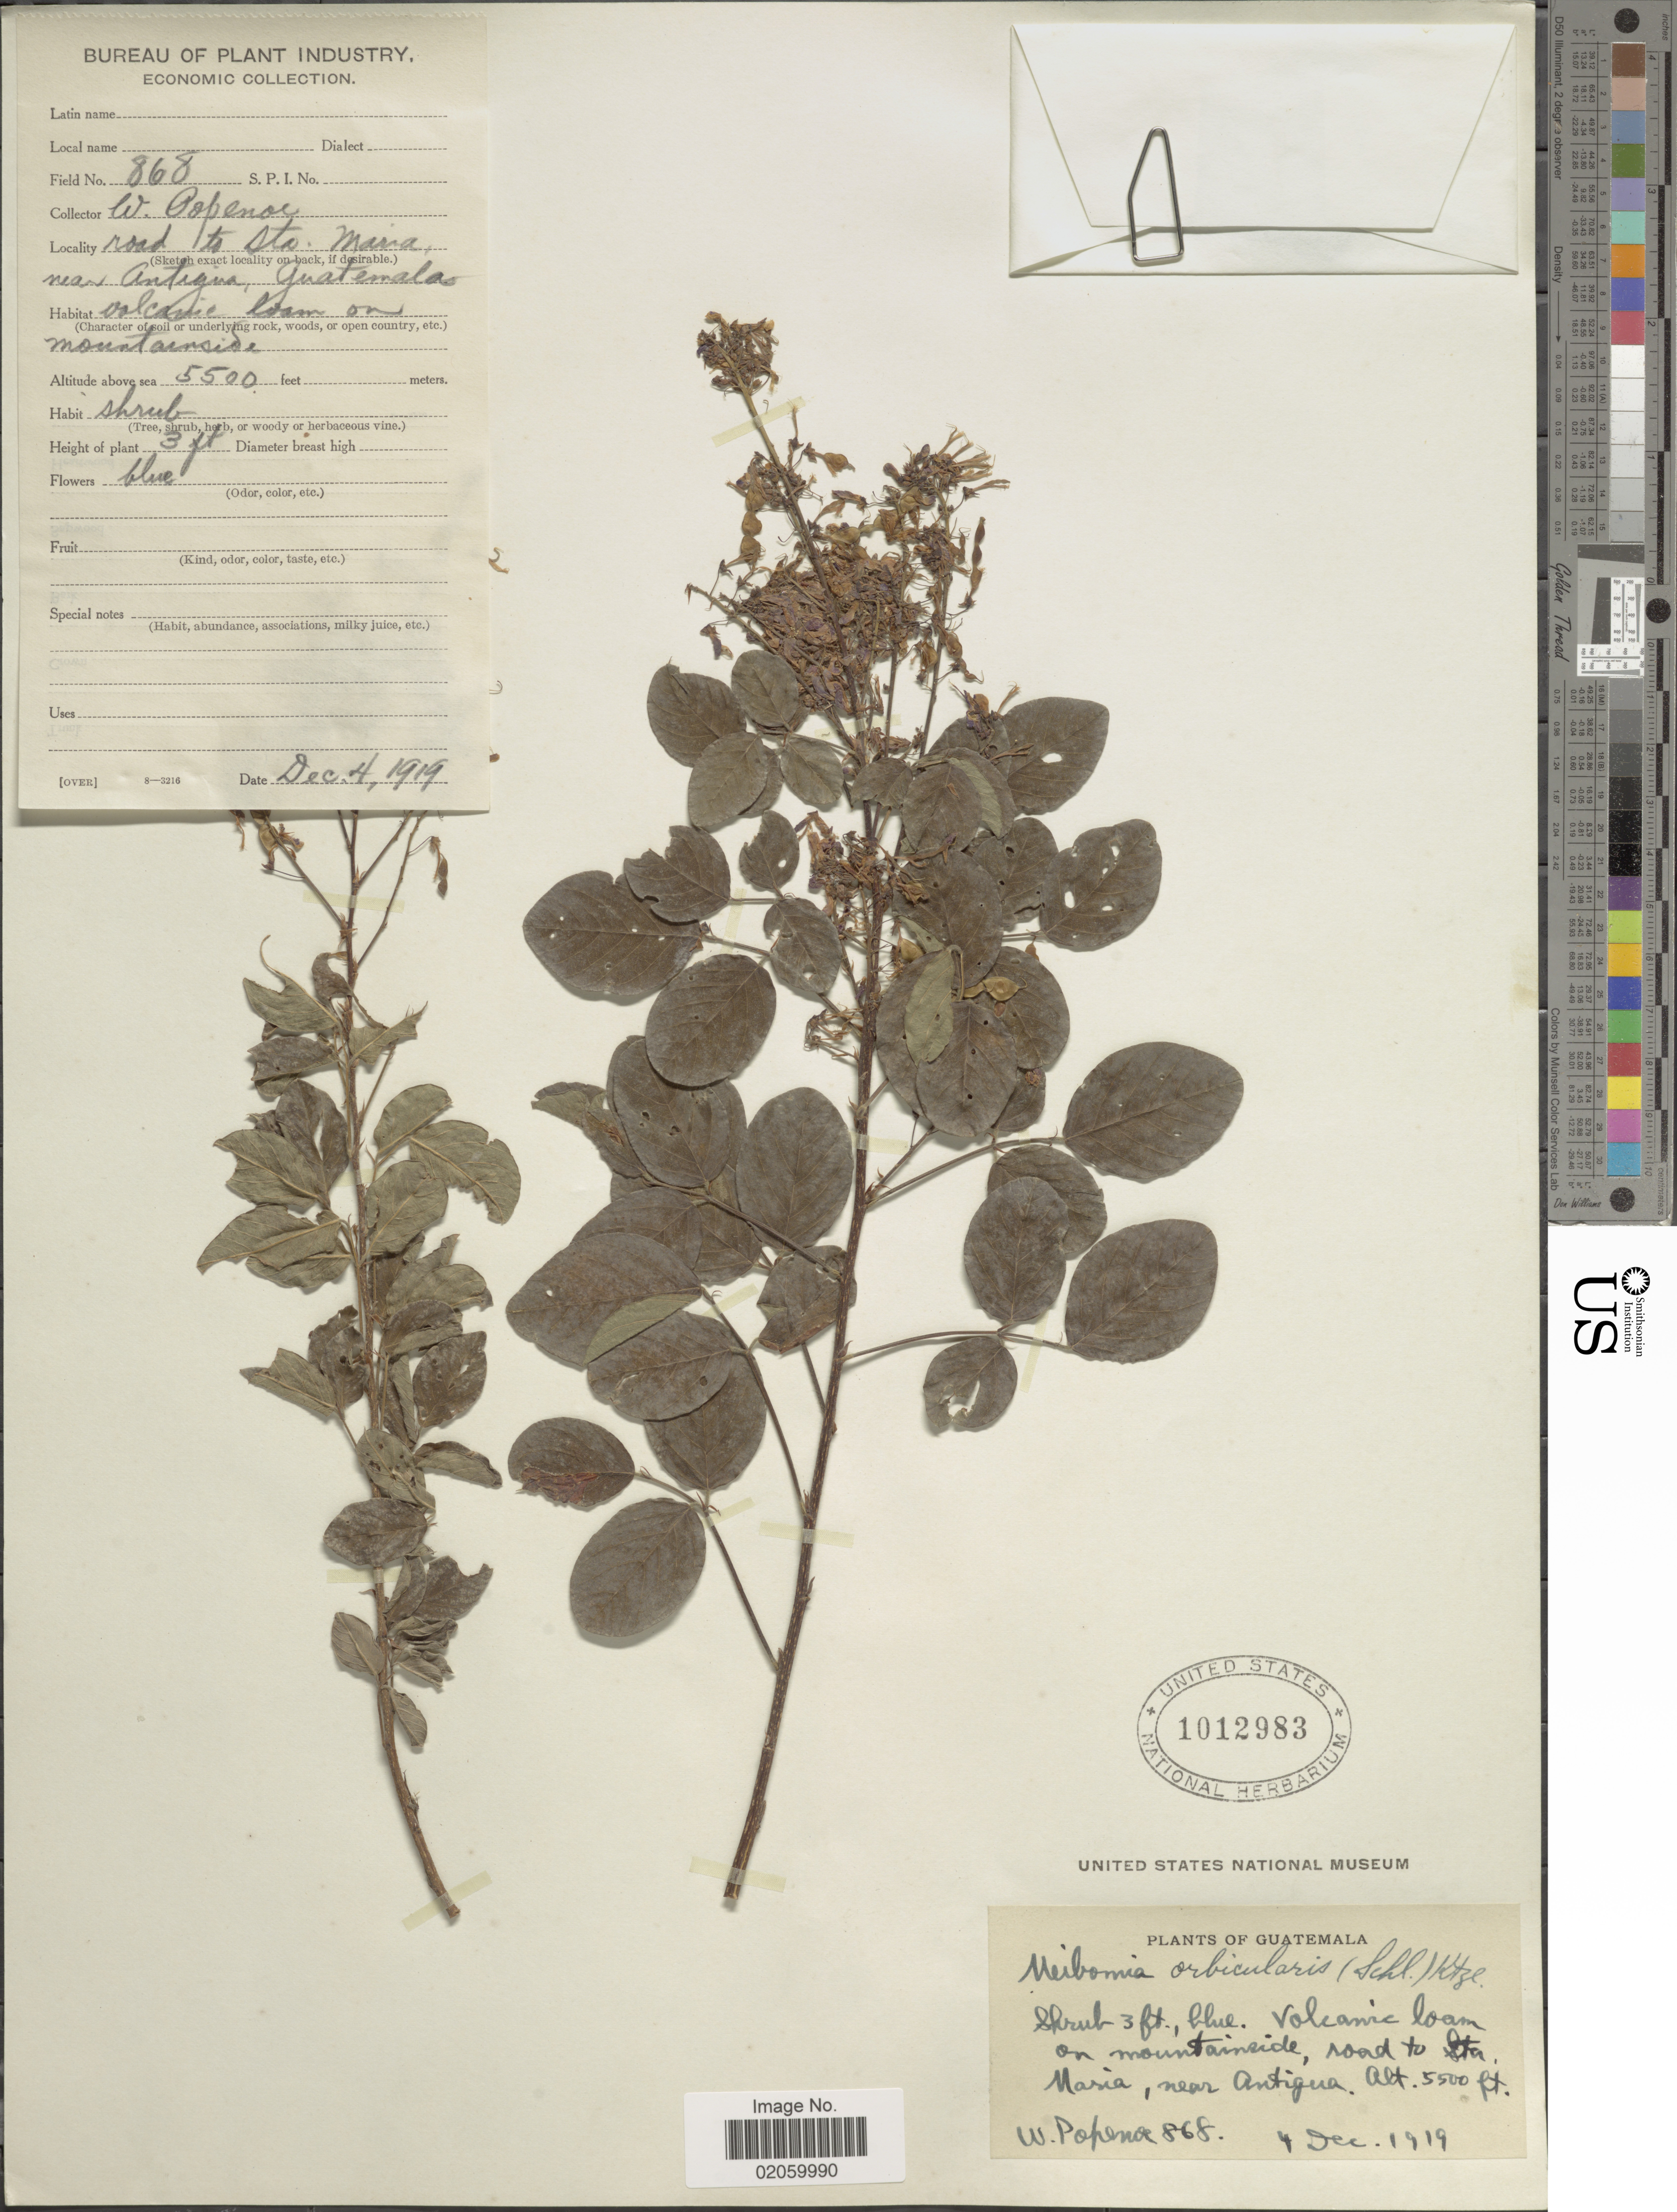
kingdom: Plantae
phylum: Tracheophyta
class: Magnoliopsida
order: Fabales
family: Fabaceae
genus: Desmodium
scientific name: Desmodium orbiculare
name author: Schltdl.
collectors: W. Popenoe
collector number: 868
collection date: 1919-12-04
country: Guatemala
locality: Road to Sta. Maria near Antigua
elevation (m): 1676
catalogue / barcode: US 1012983